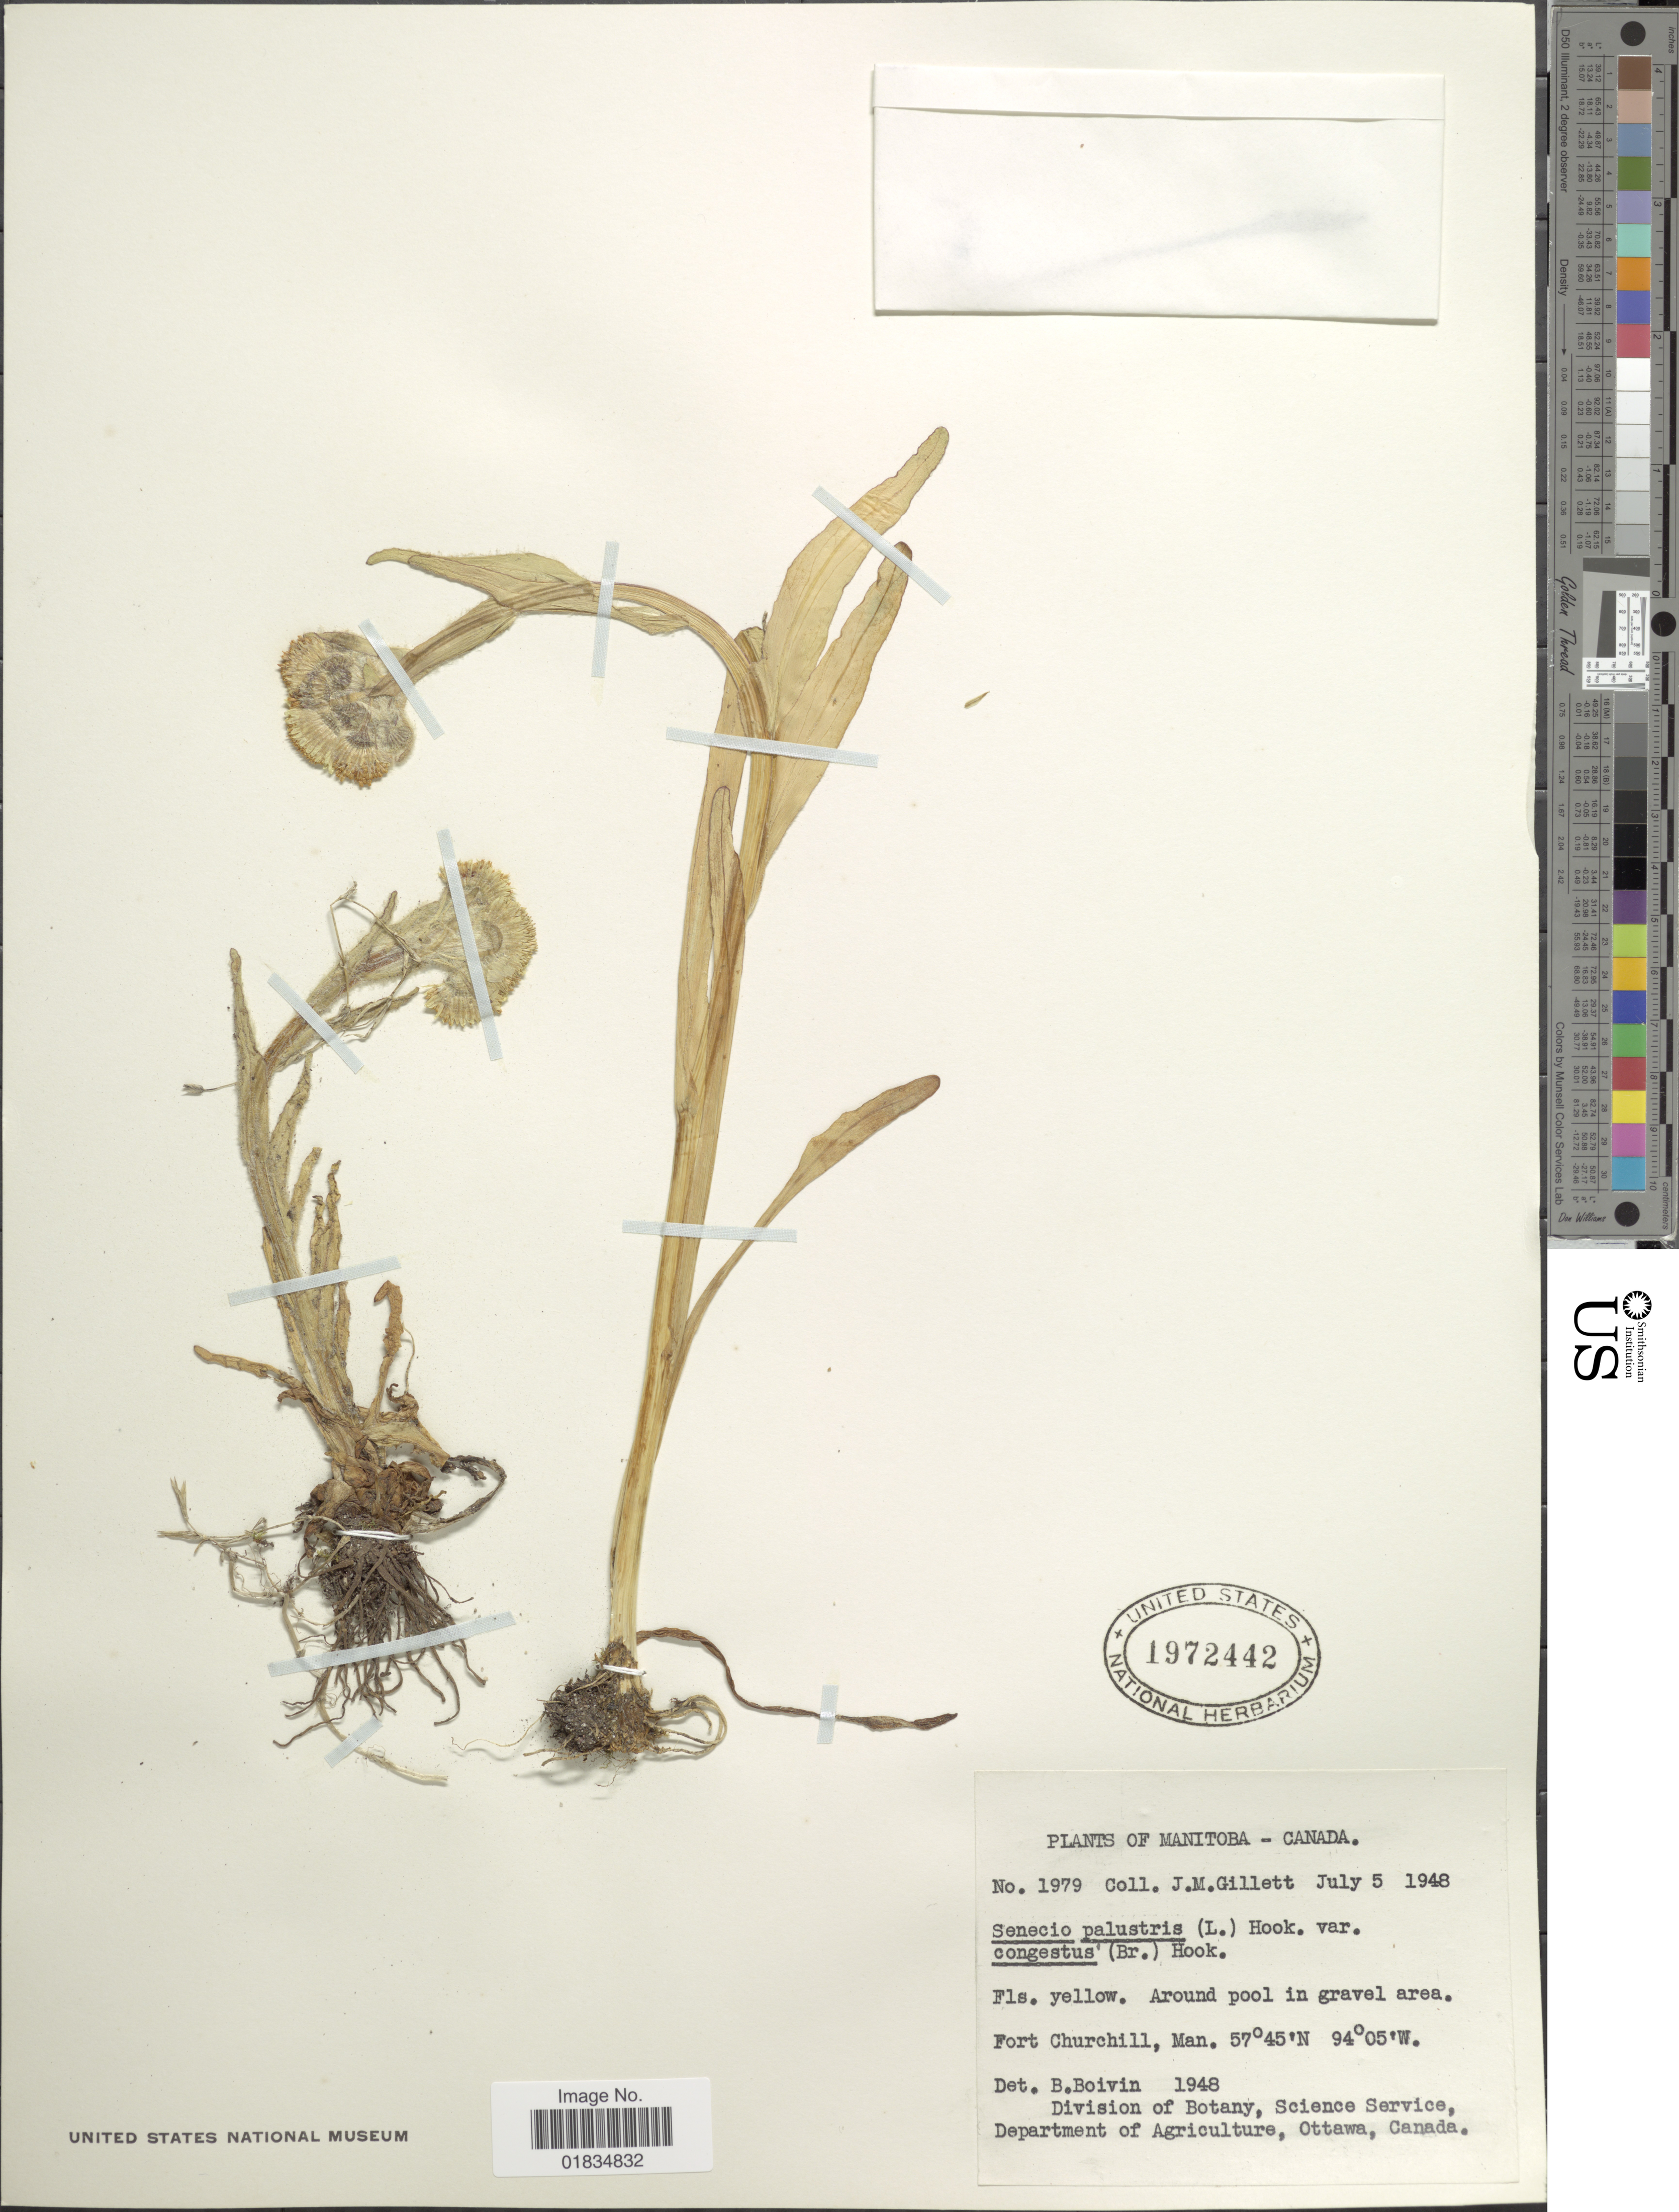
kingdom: Plantae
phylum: Tracheophyta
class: Magnoliopsida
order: Asterales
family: Asteraceae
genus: Tephroseris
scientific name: Tephroseris palustris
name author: (L.) Rchb.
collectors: J. M. Gillett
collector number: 1979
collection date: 1948-07-05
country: Canada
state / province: Manitoba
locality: Fort Churchill, Man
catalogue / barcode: US 1972442